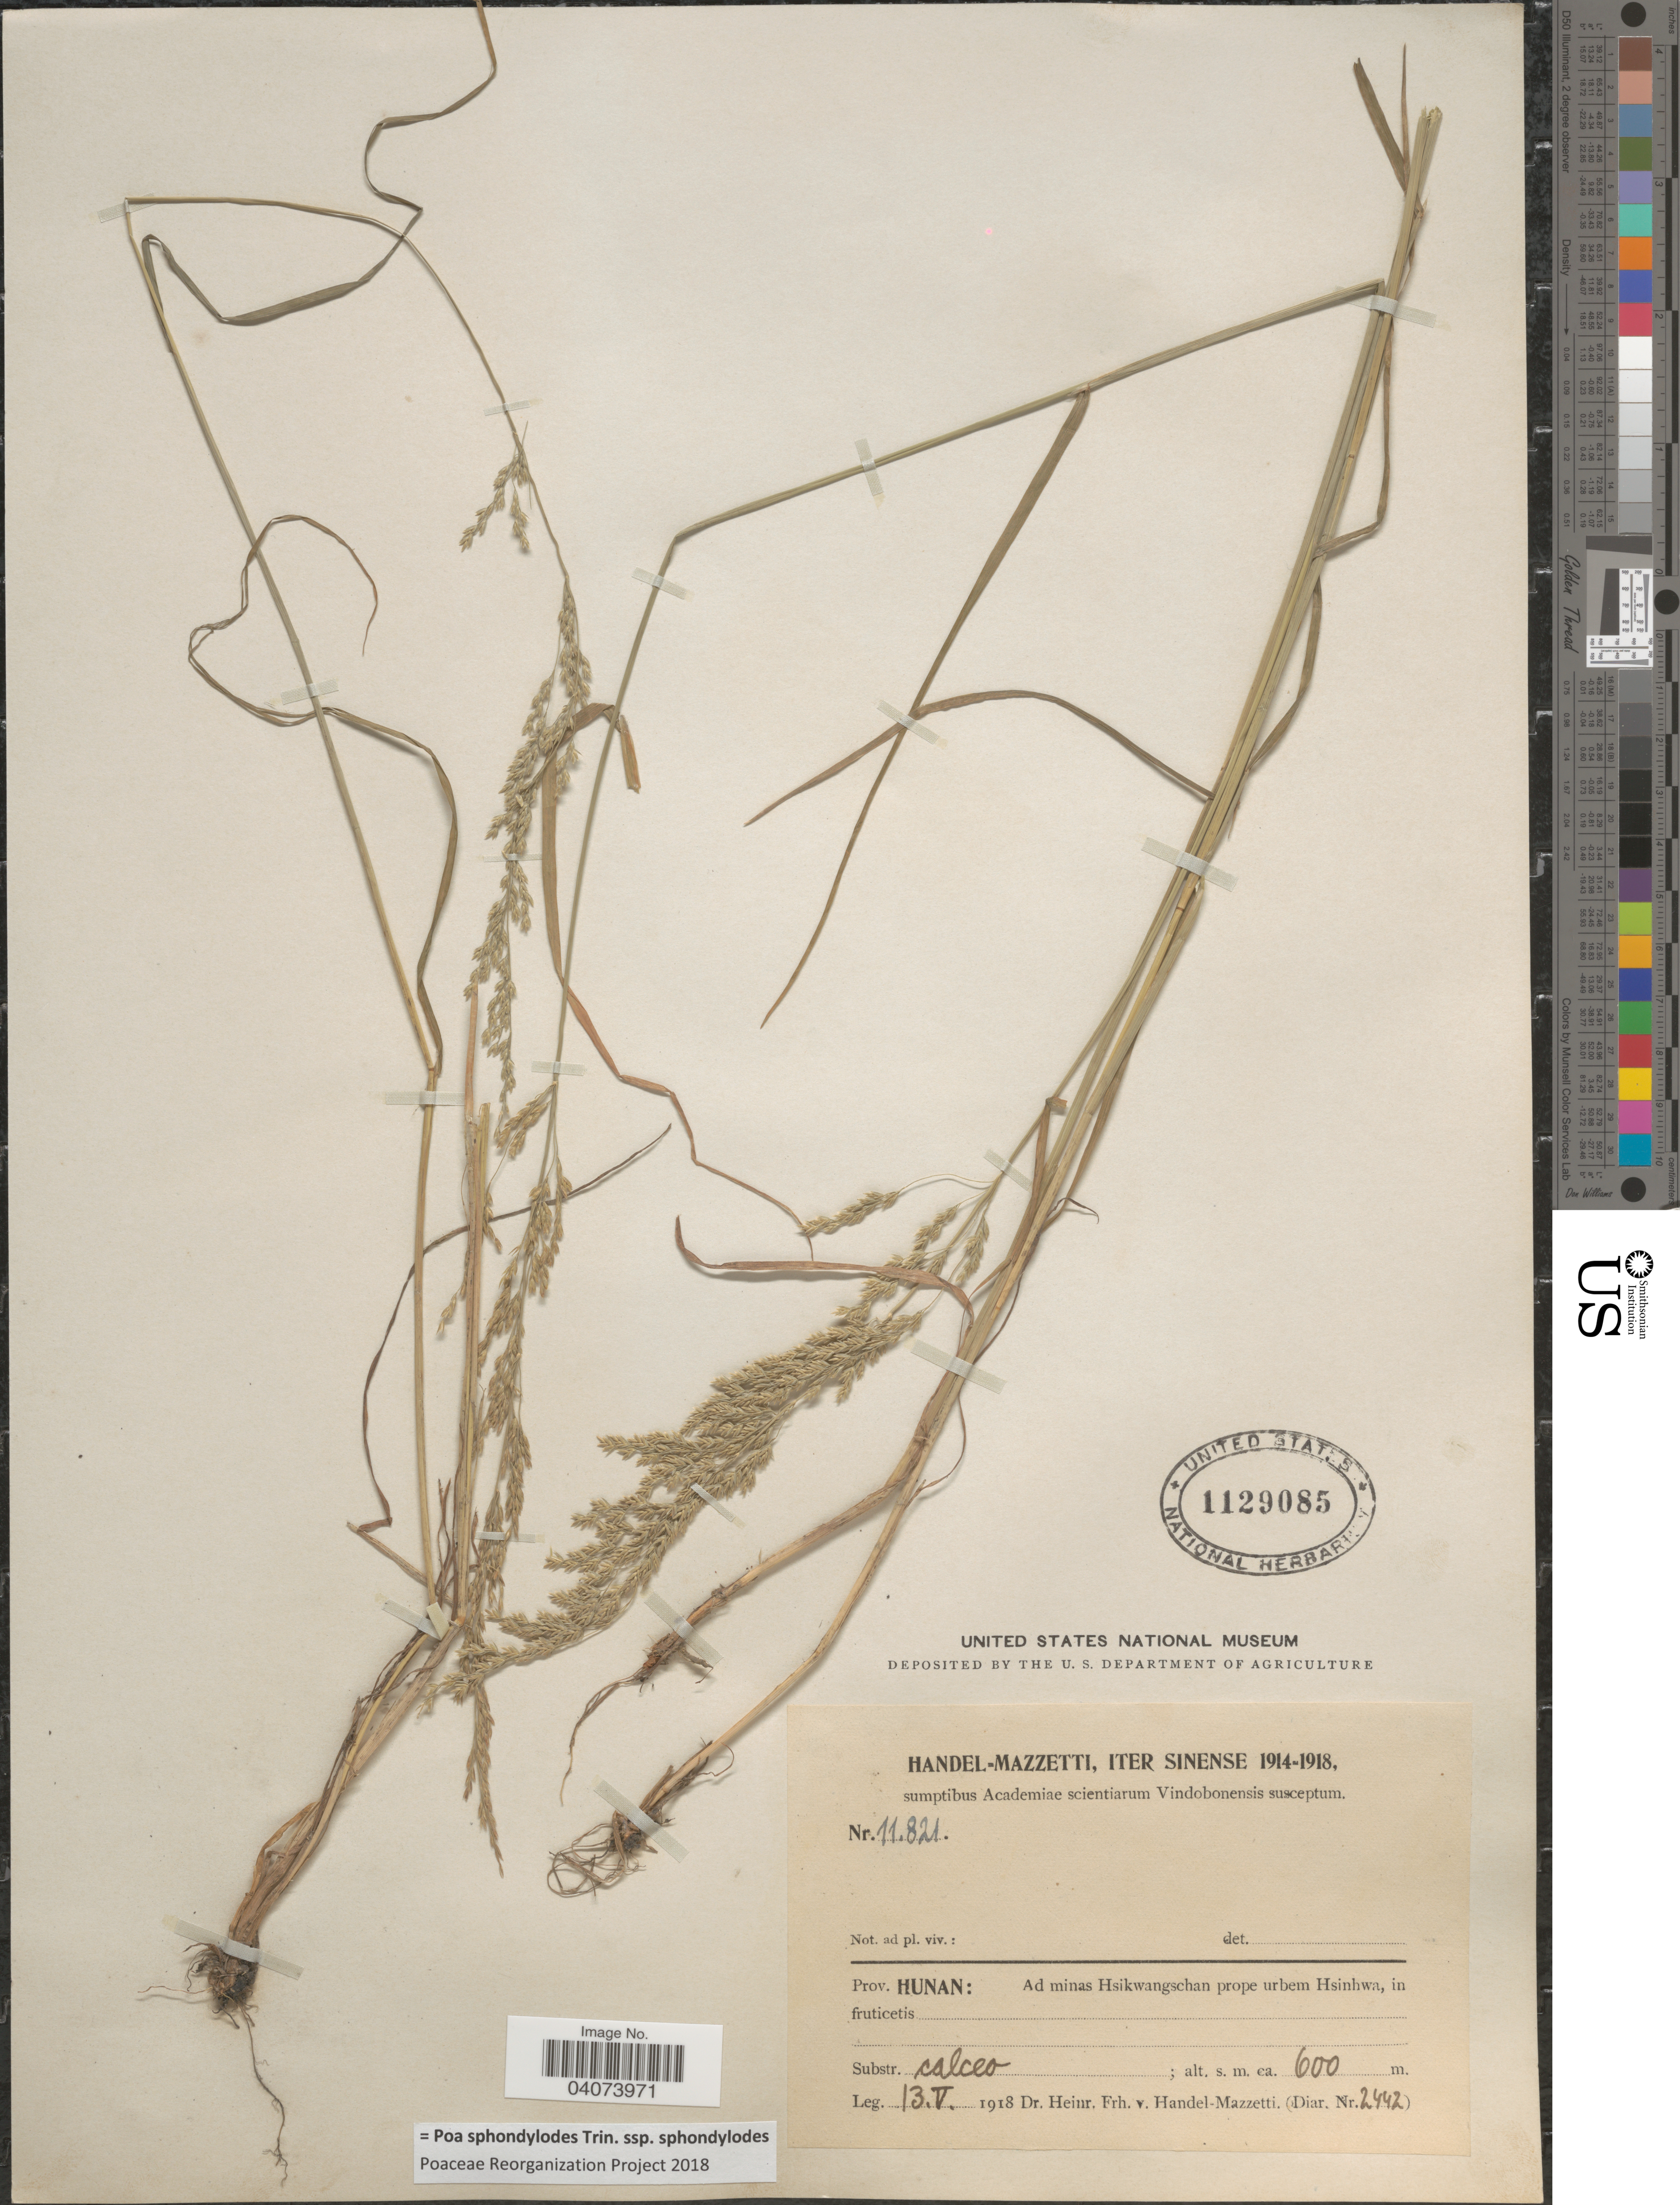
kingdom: Plantae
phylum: Tracheophyta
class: Liliopsida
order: Poales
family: Poaceae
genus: Poa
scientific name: Poa sphondylodes subsp. sphondylodes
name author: Trin.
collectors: H. Handel-Mazzetti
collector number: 2442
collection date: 1918-05-13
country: China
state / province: Hunan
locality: Ad minas Hsikwangschan prope urbem Hsinhwa, in fruticetis.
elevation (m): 600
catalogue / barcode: US 1129085